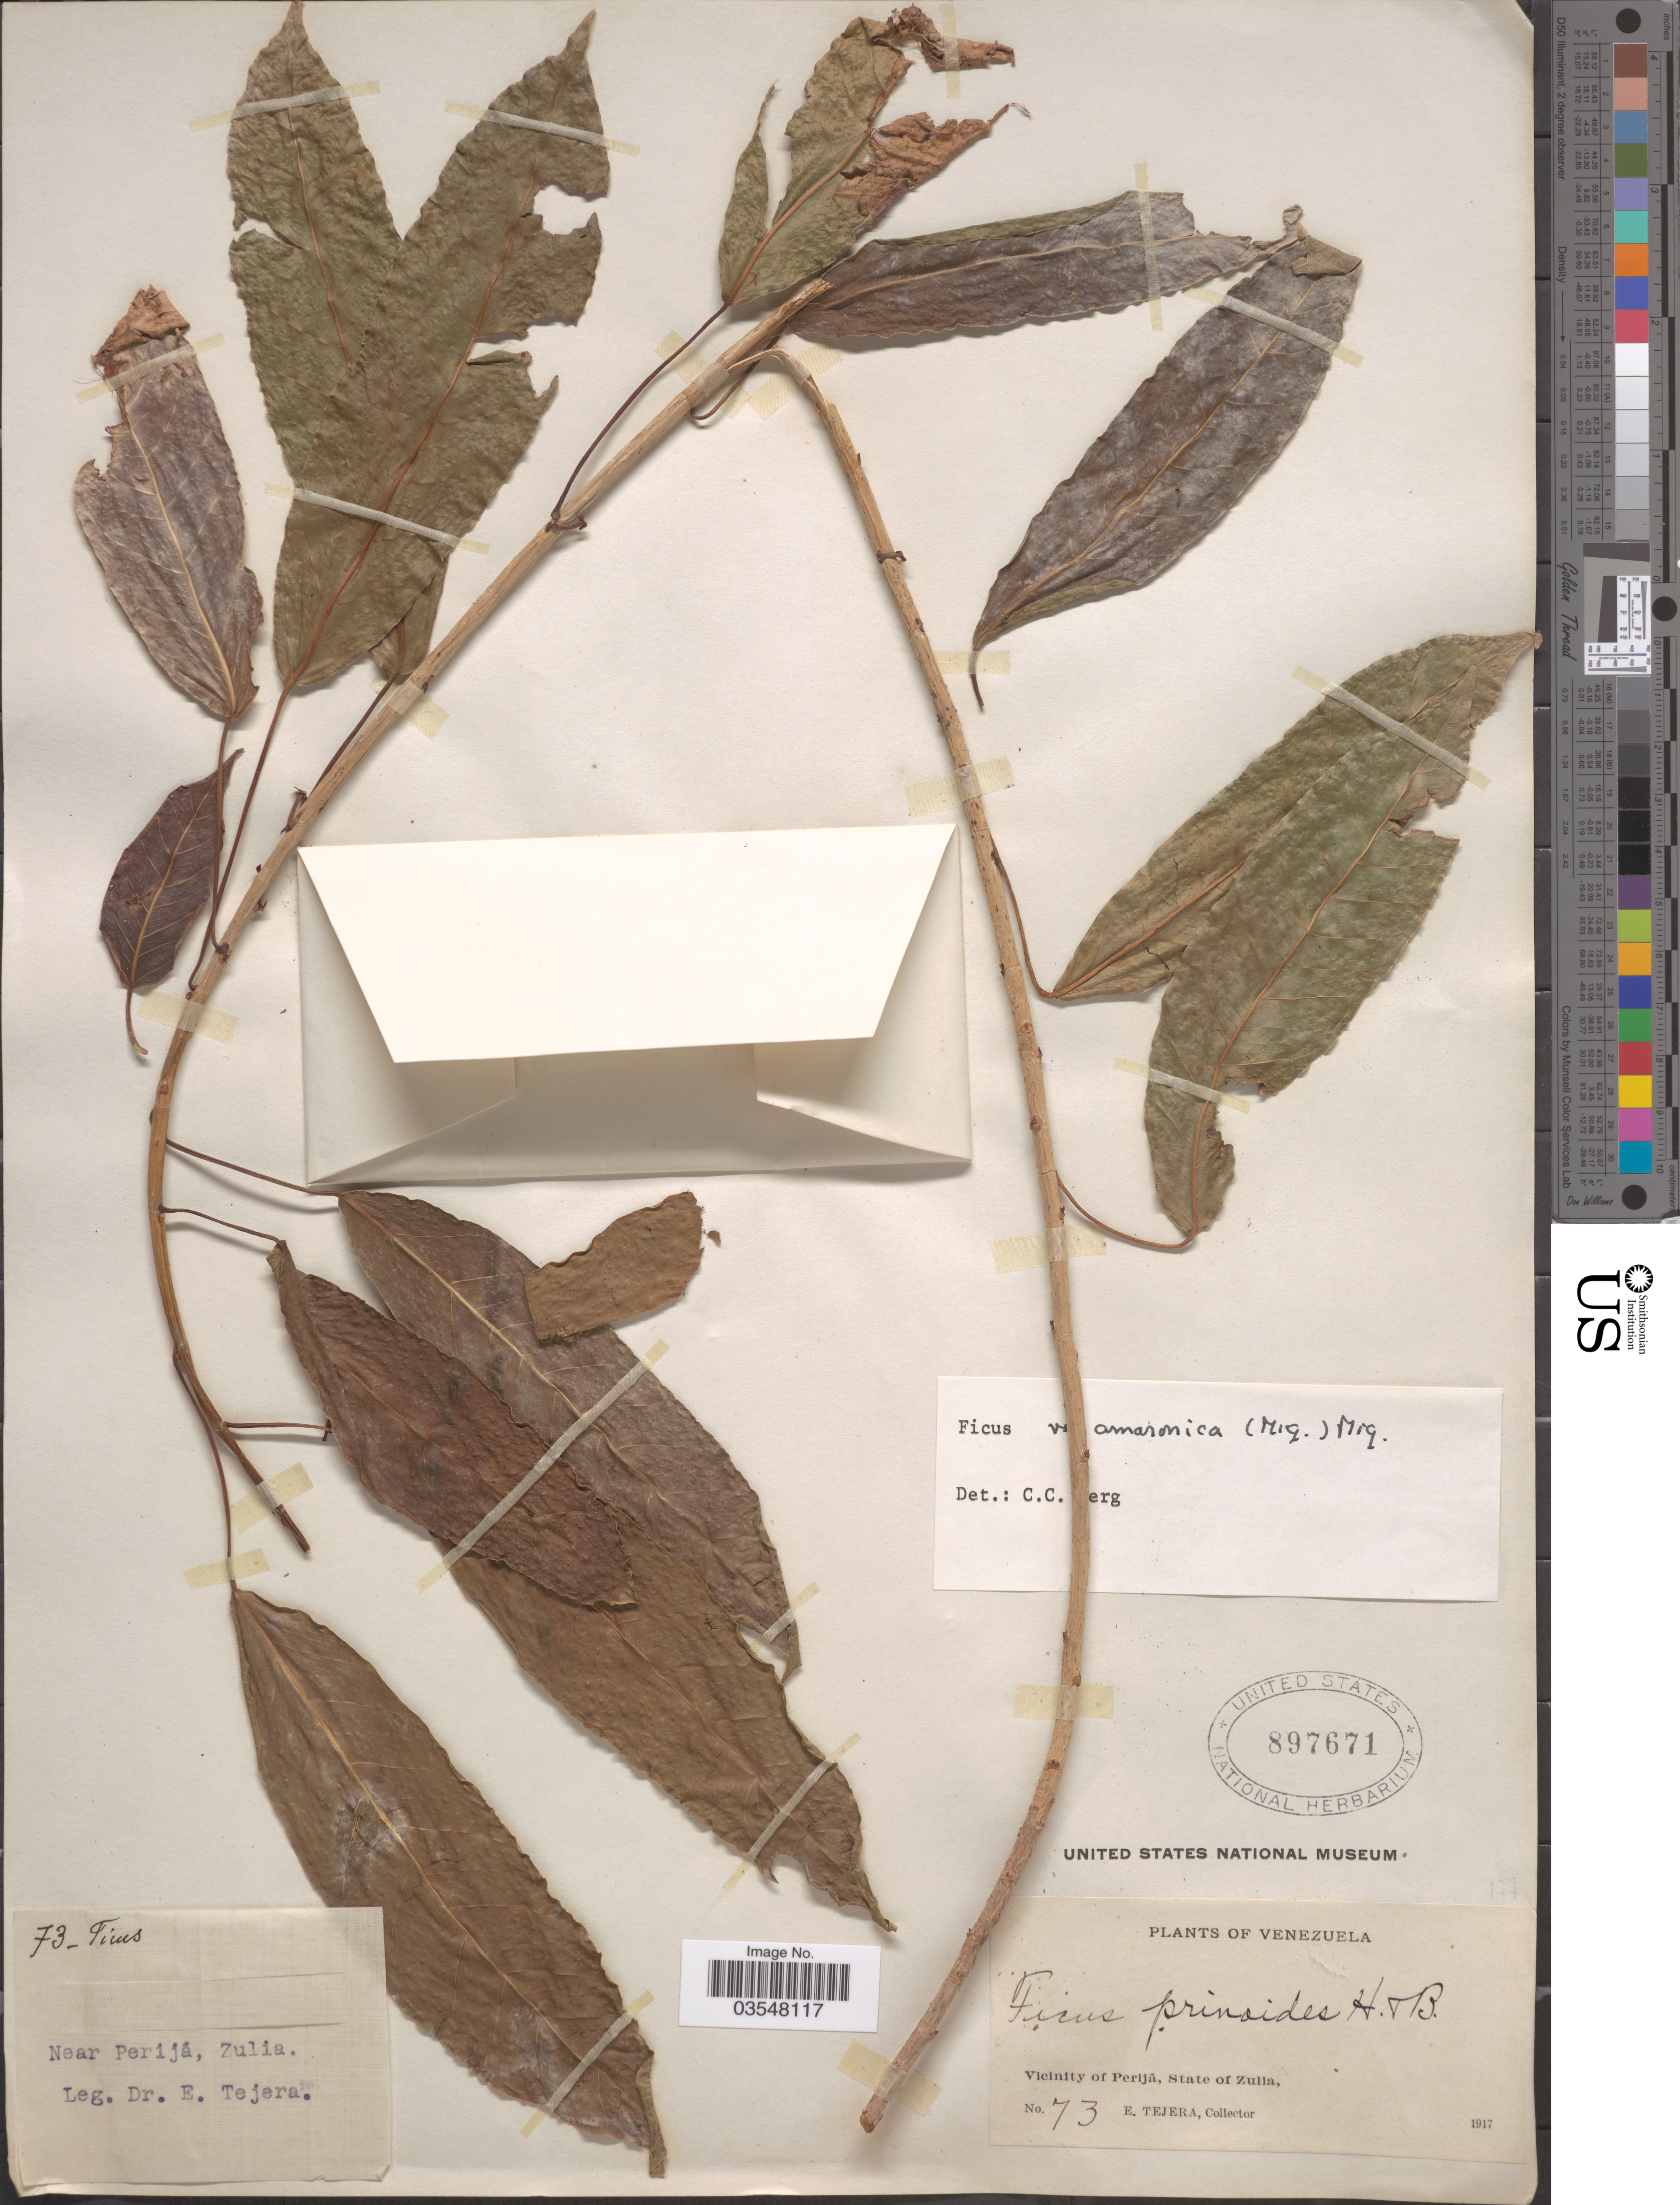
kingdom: Plantae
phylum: Tracheophyta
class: Magnoliopsida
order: Rosales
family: Moraceae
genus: Ficus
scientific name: Ficus amazonica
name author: (Miq.) Miq.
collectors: E. Tejera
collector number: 73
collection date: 1917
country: Venezuela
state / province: Zulia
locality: Vicinity of Perijá.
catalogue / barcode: US 897671